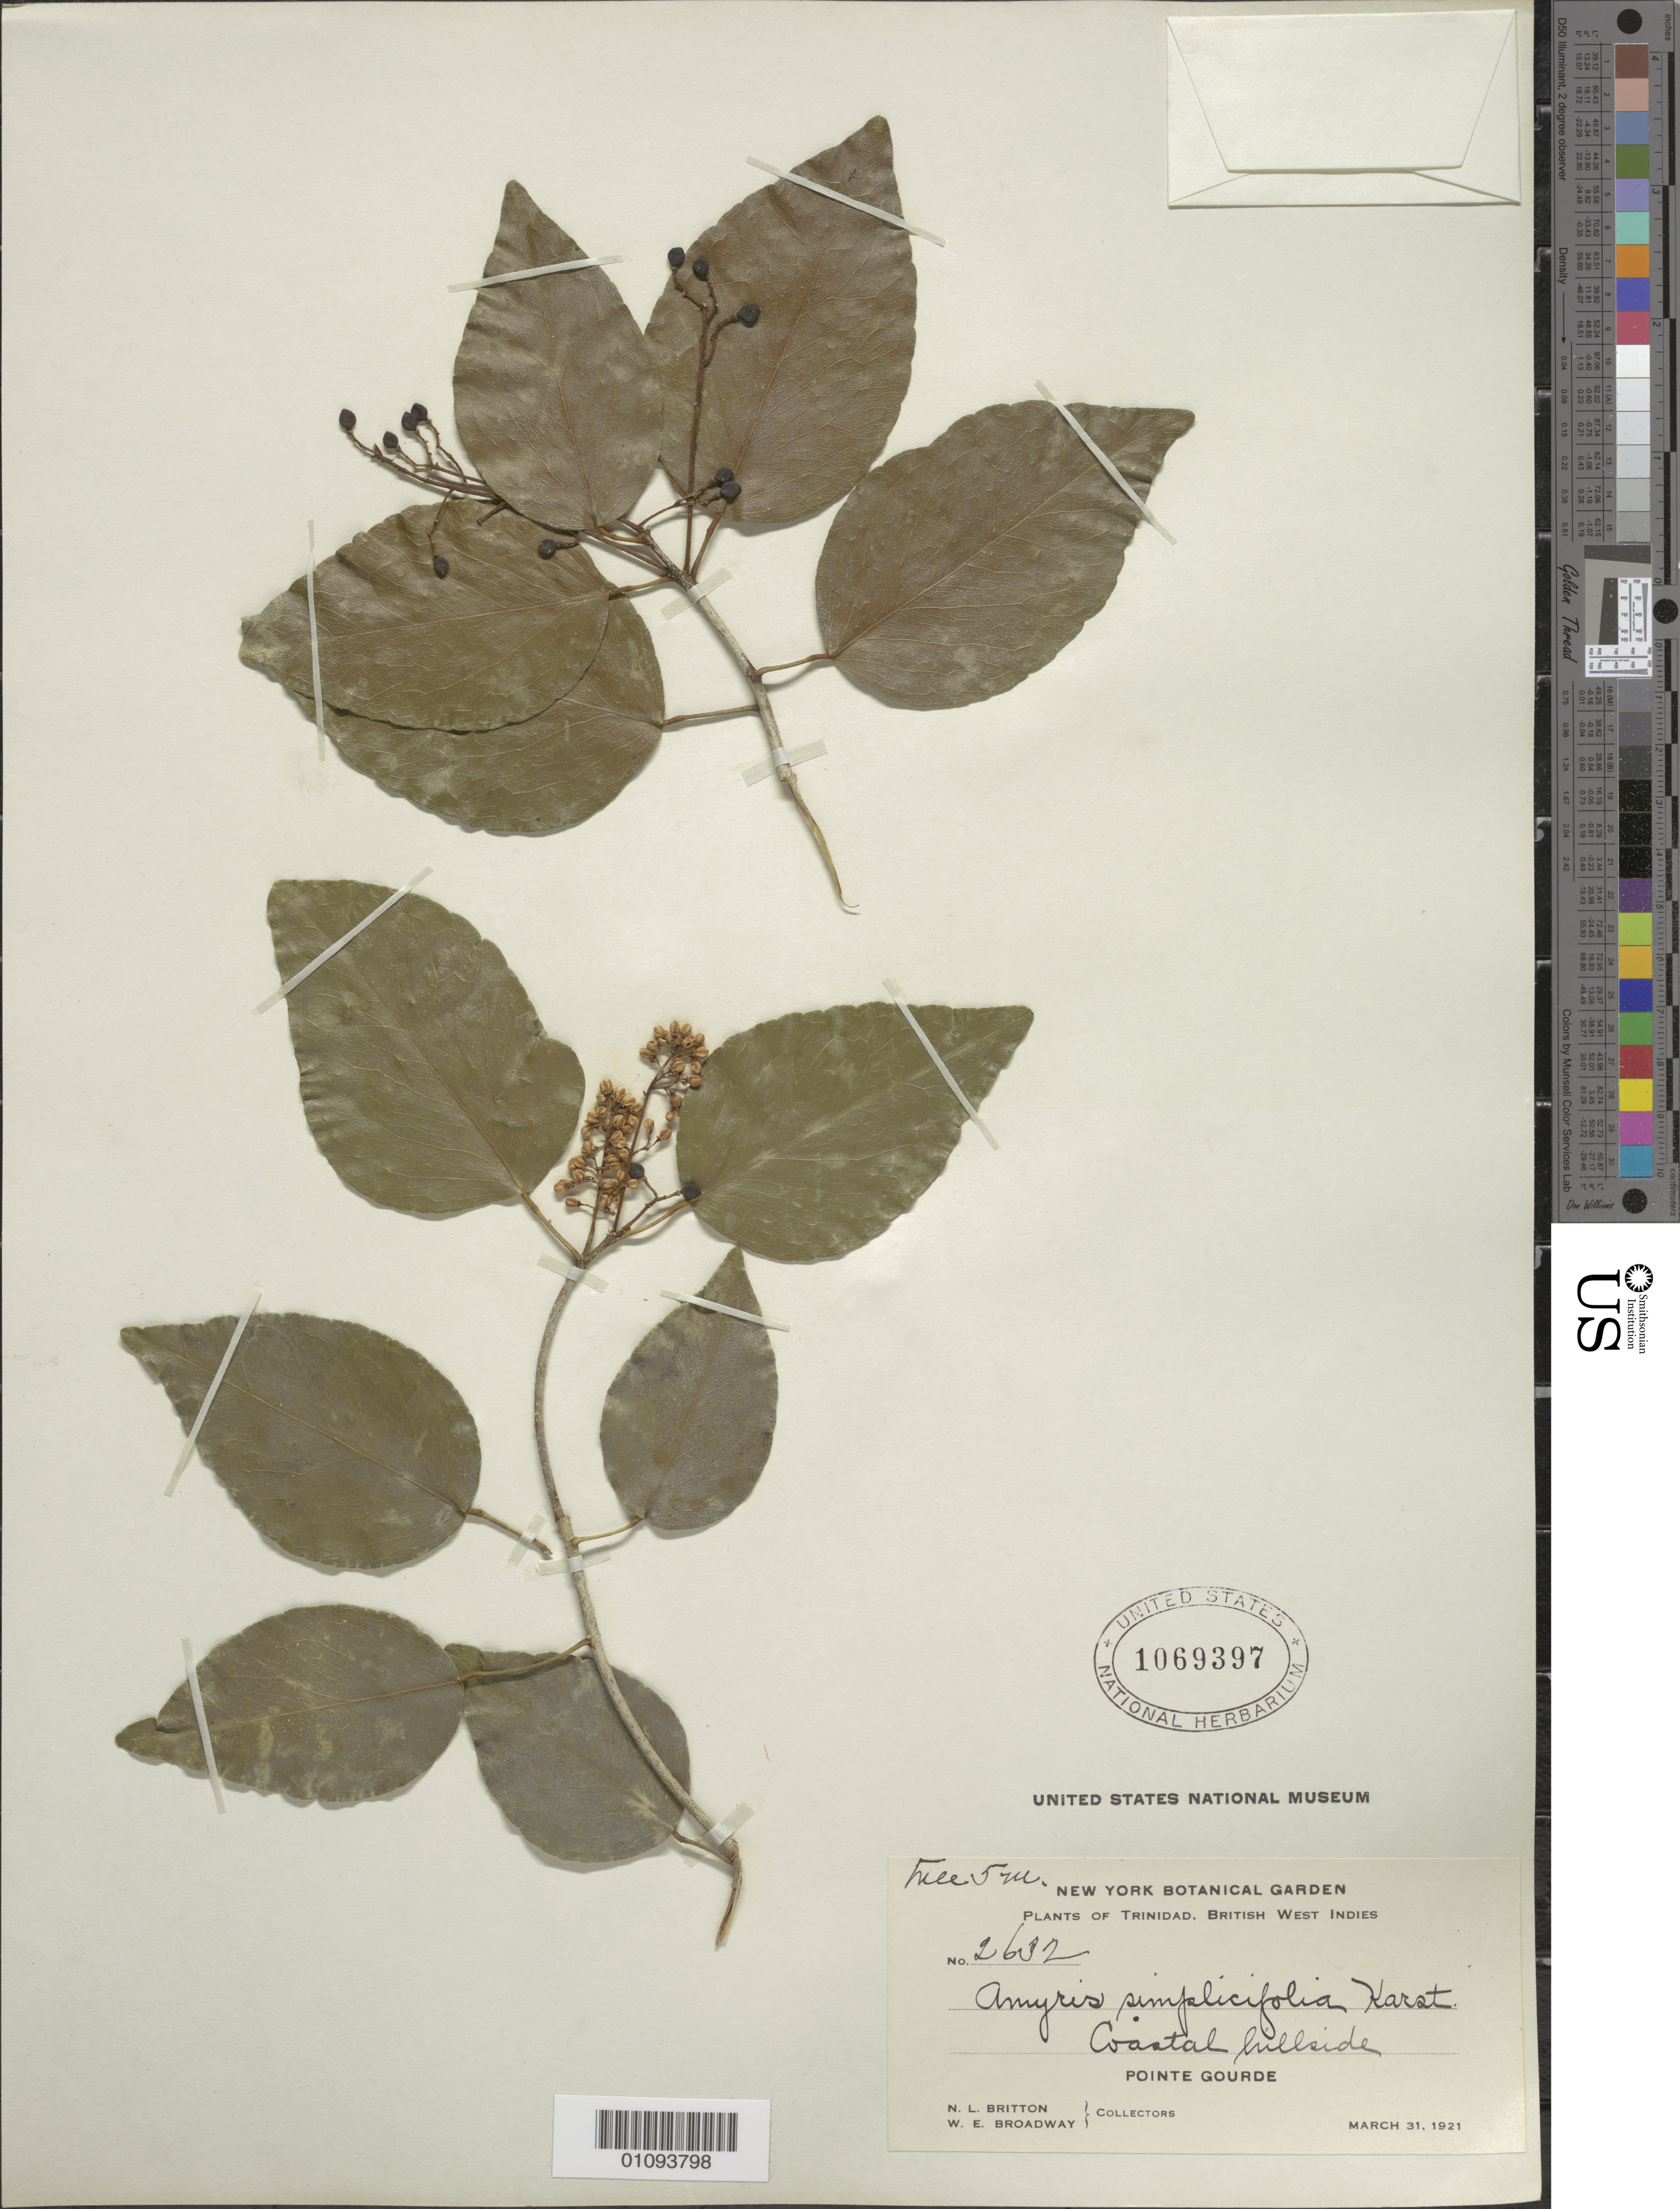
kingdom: Plantae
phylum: Tracheophyta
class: Magnoliopsida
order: Sapindales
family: Rutaceae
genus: Amyris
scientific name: Amyris ignea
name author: Steyerm.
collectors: N. Britton & W. E. Broadway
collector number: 2632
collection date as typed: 31 Mar 1921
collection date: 1921-03-31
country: Trinidad and Tobago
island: Trinidad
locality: Pointe Gourde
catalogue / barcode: US 1069397